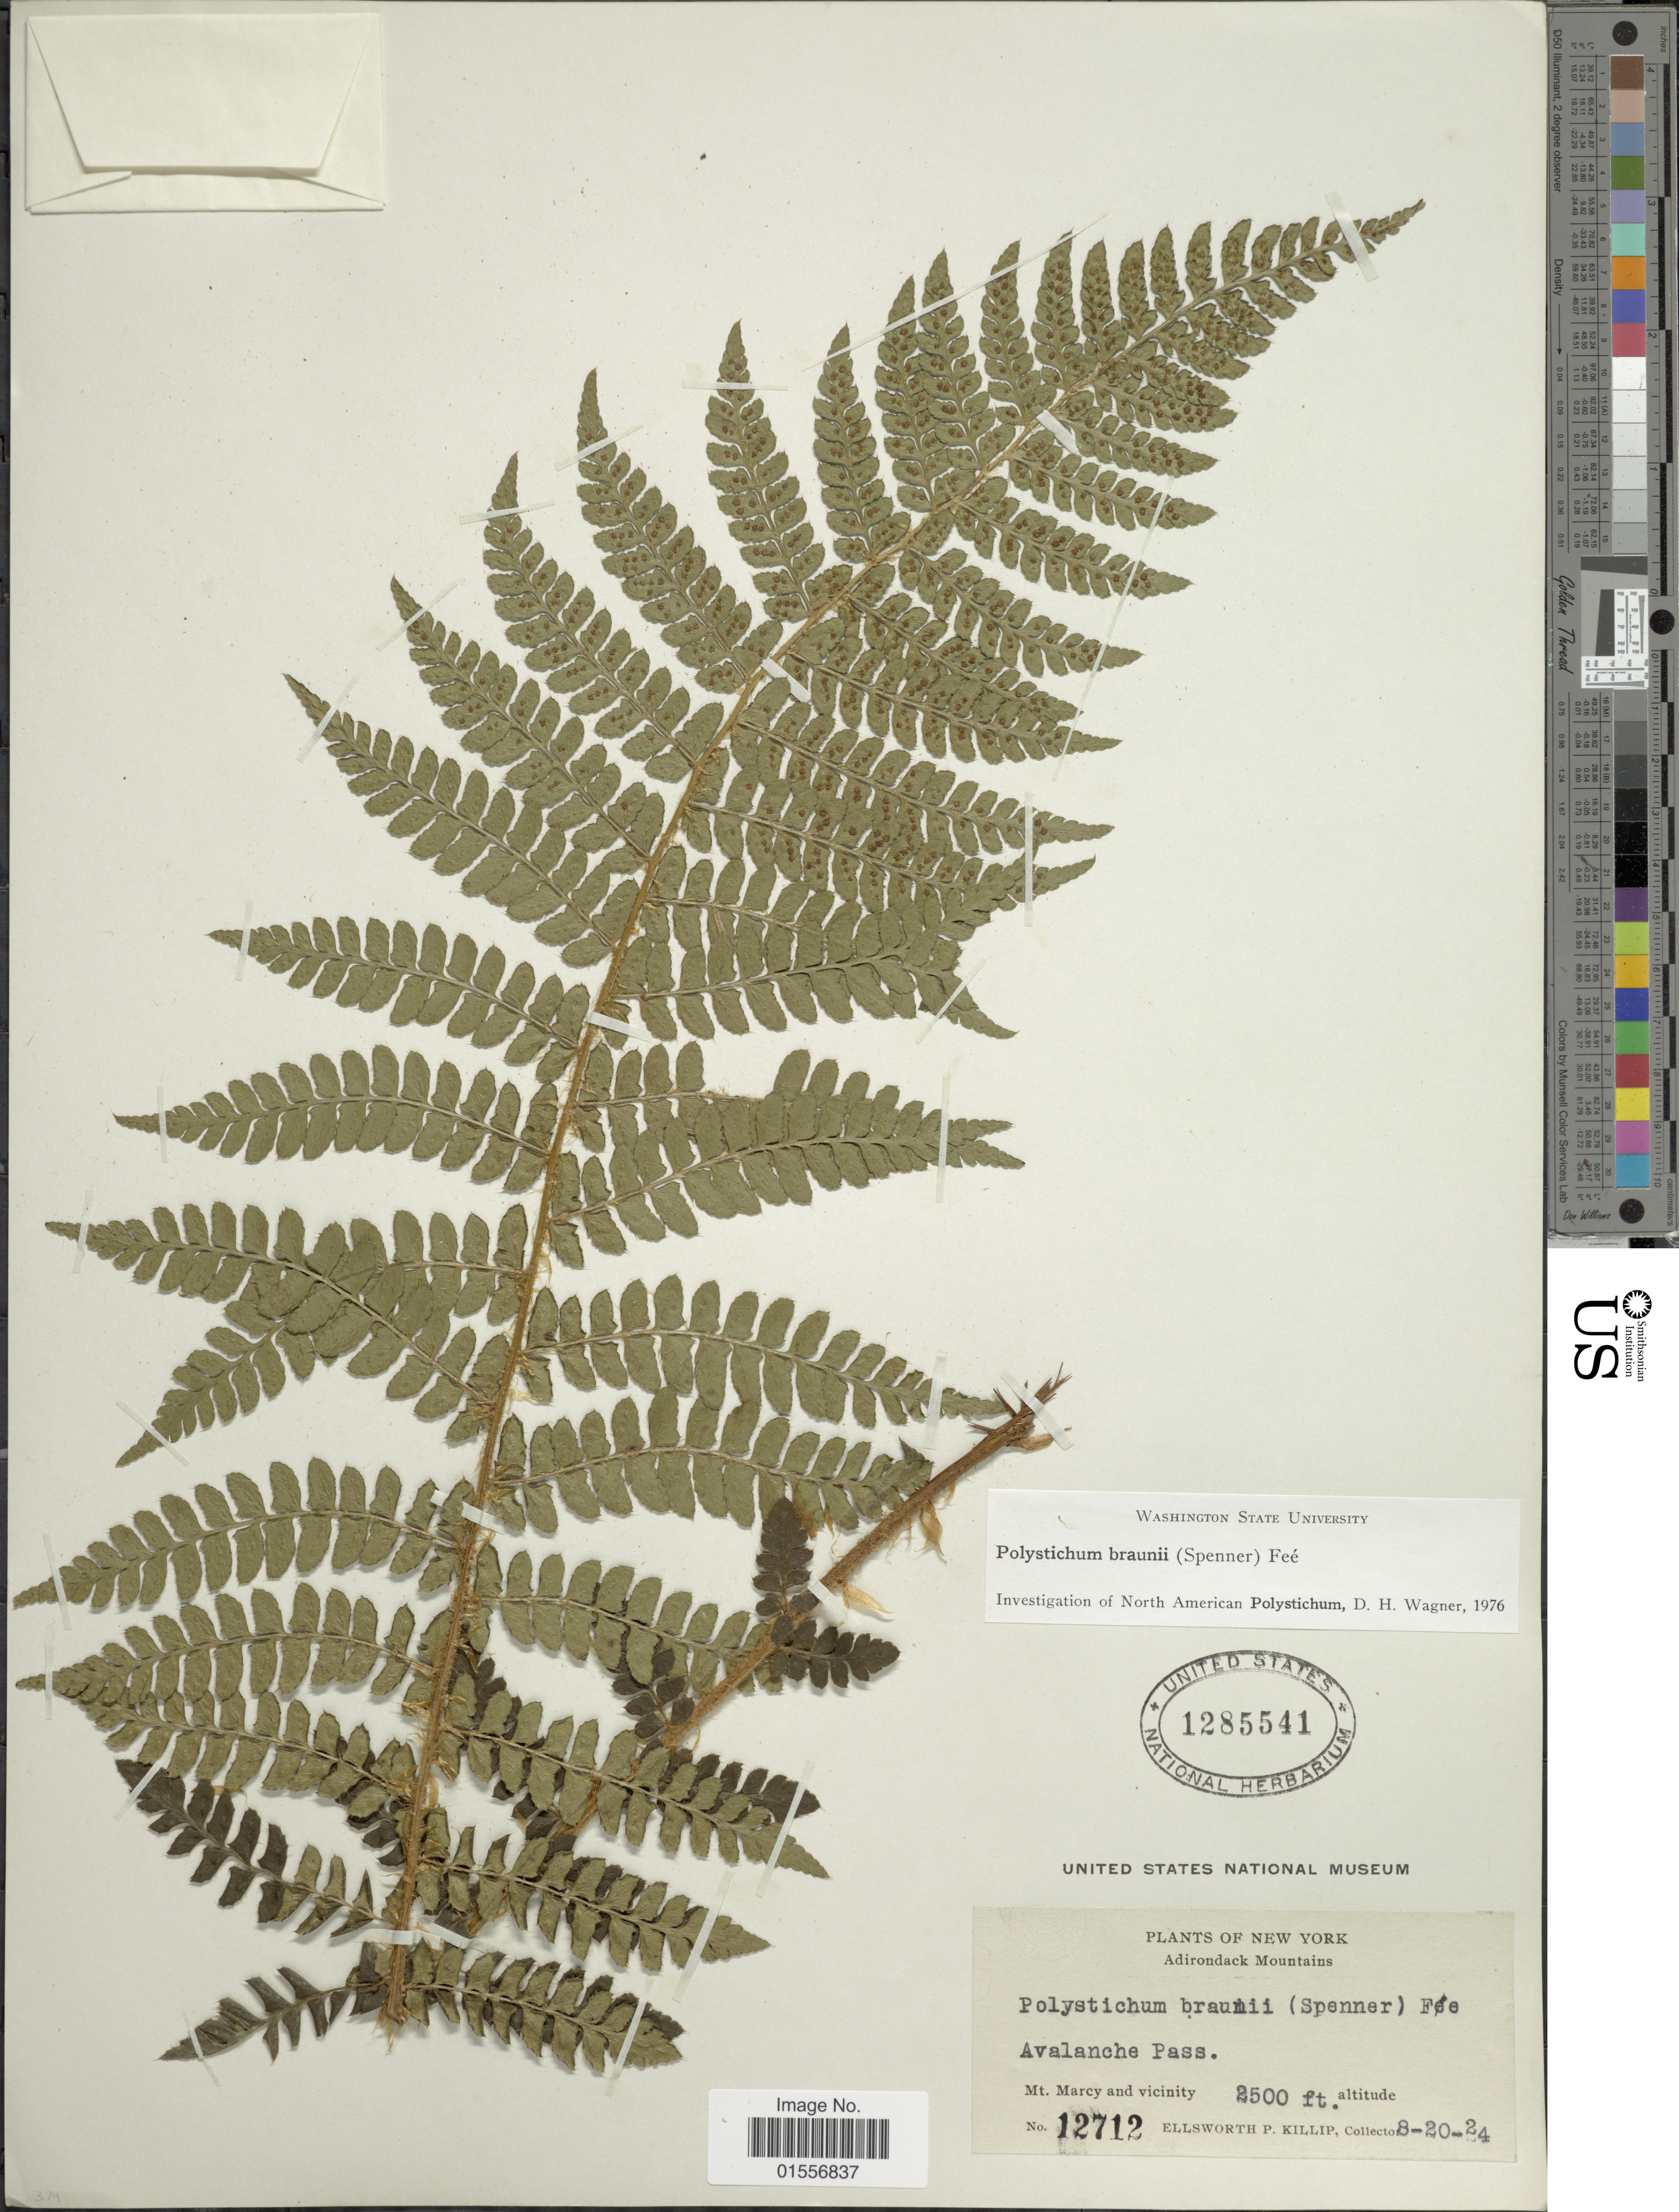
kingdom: Plantae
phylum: Tracheophyta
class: Polypodiopsida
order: Polypodiales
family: Dryopteridaceae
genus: Polystichum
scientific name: Polystichum braunii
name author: (Spenn.) Fée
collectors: E. P. Killip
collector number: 12712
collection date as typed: Transcribed d/m/y: 20/8/24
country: United States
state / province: New York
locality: Adirondack Mountains, Avalanche Pass, Mt. Marcy and vicinity.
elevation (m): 762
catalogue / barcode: US 1285541